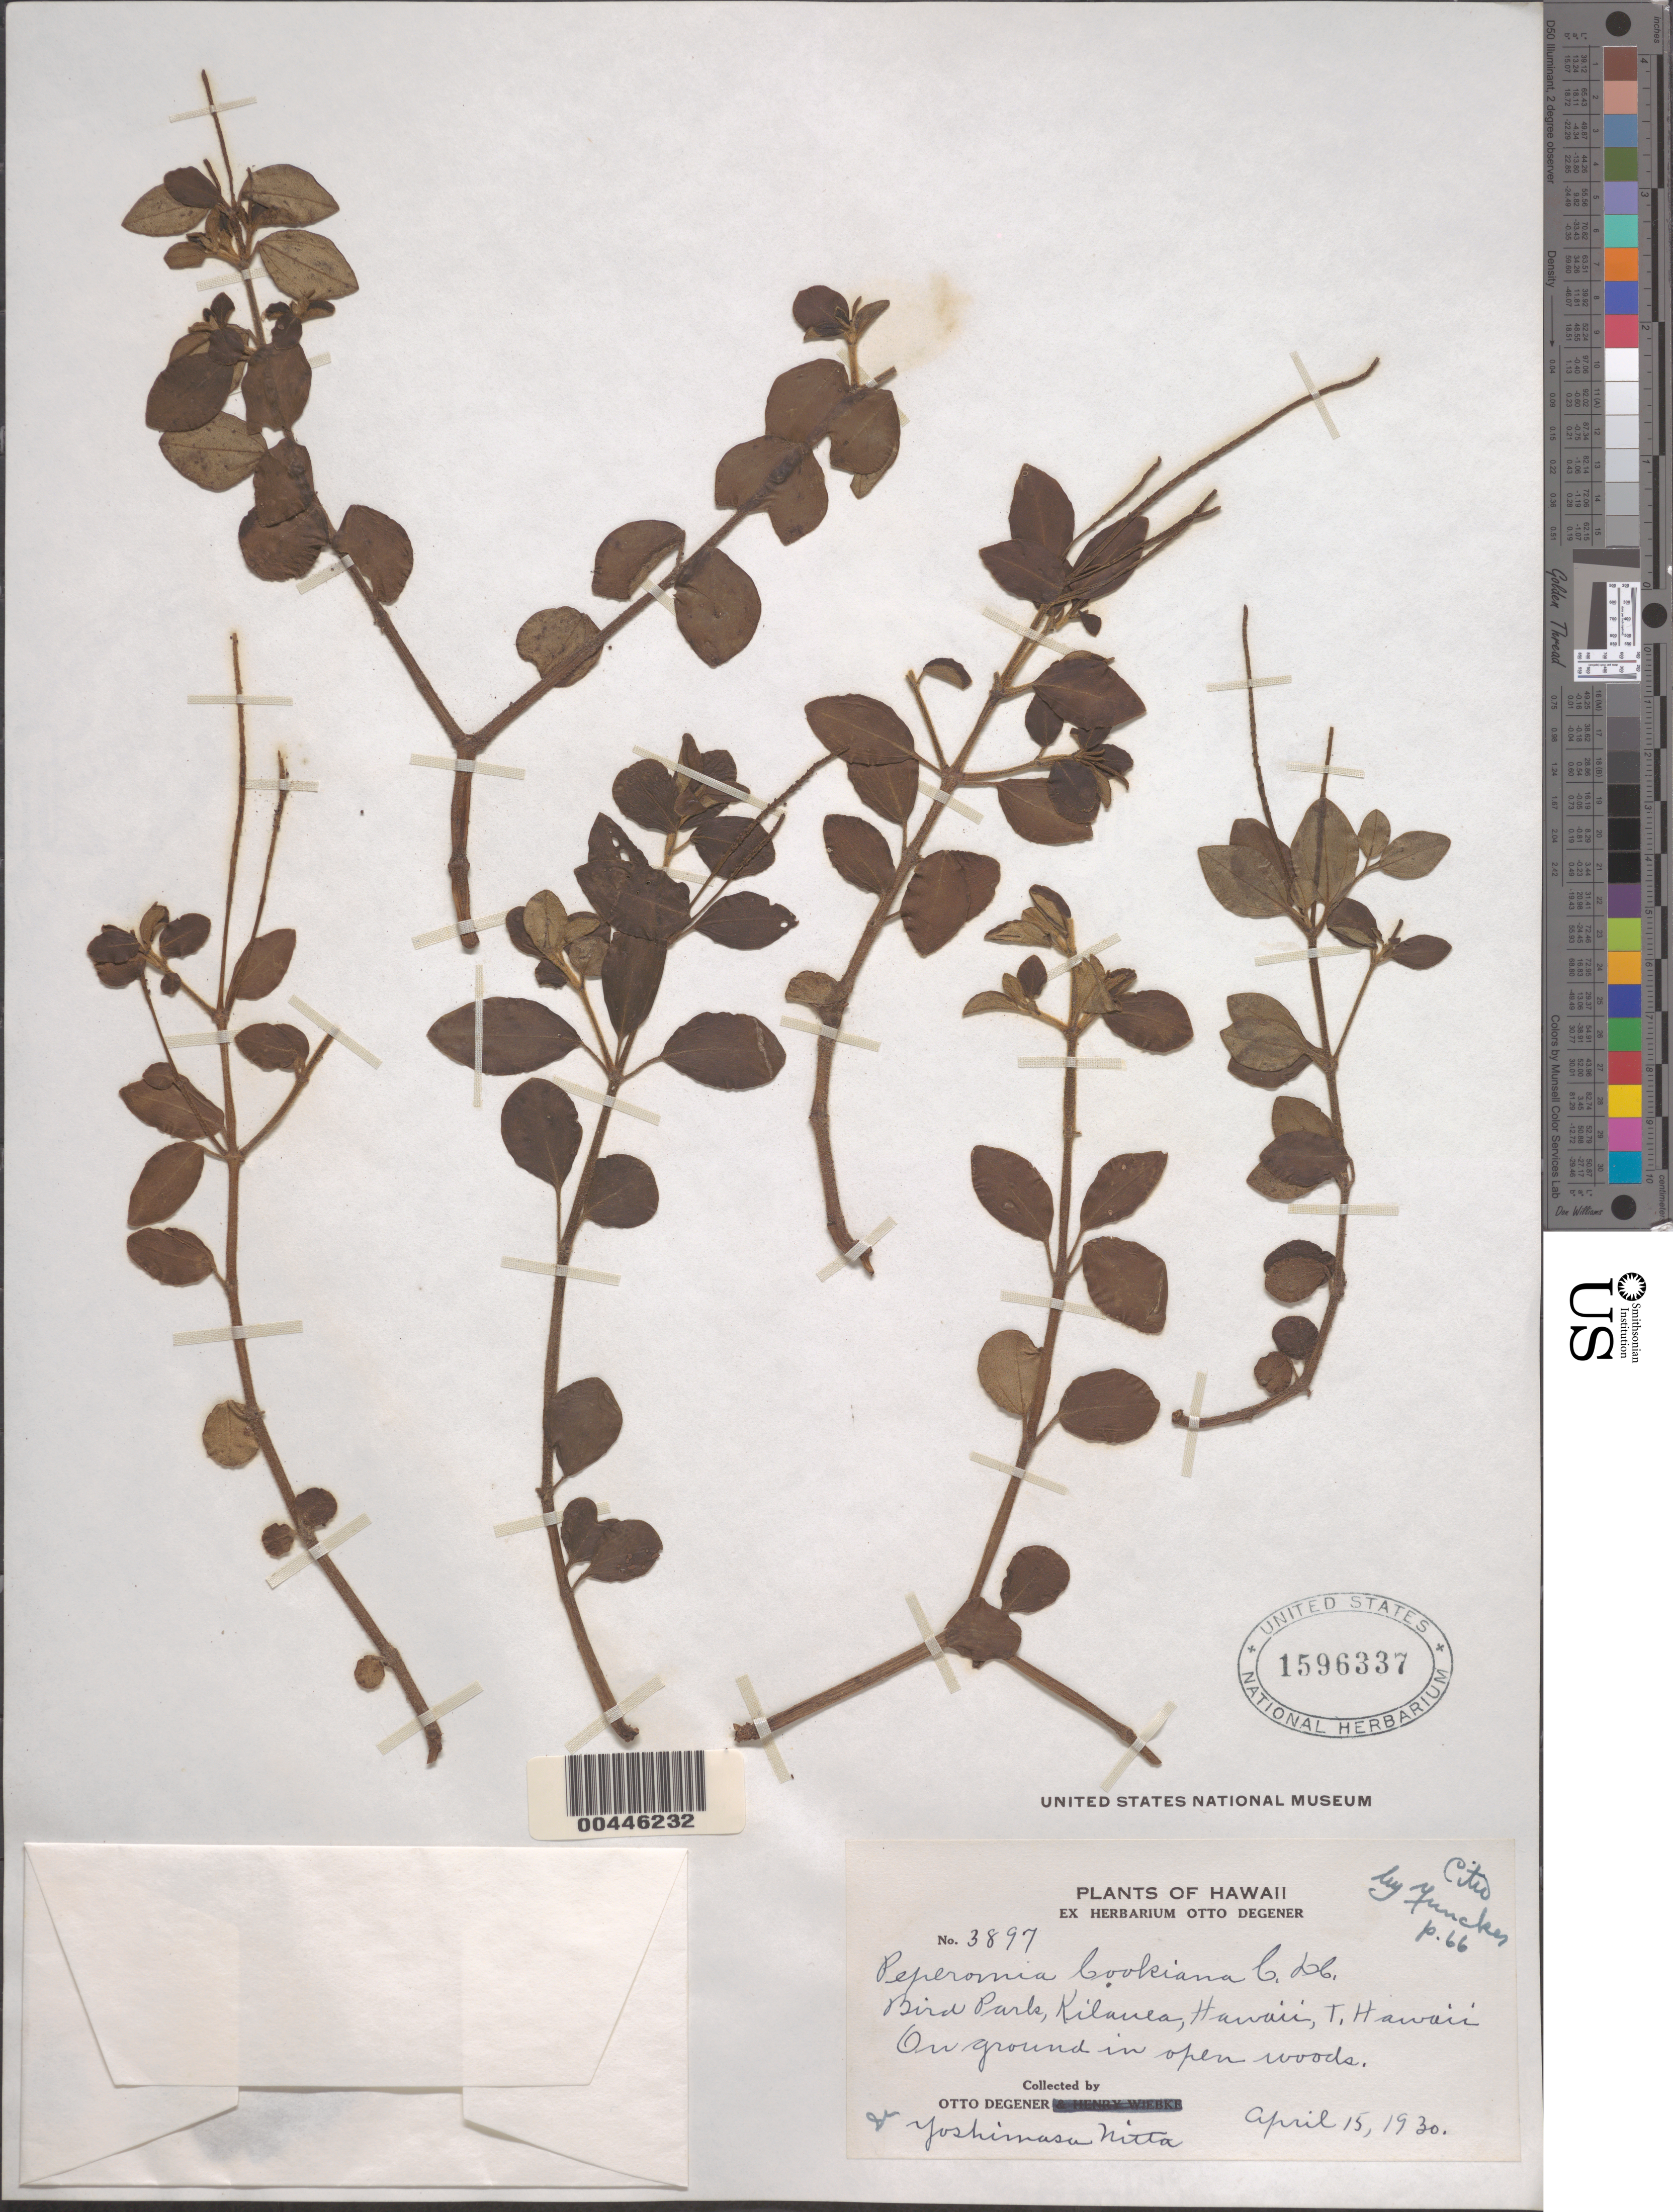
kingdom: Plantae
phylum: Tracheophyta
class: Magnoliopsida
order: Piperales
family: Piperaceae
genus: Peperomia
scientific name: Peperomia cookiana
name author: C. DC.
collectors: O. Degener & Y. Nitta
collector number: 3897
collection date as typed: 15 Apr 1930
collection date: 1930-04-15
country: United States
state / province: Hawaii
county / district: Hawaii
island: Hawaii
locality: Bird Park, Kilauea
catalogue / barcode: US 1596337